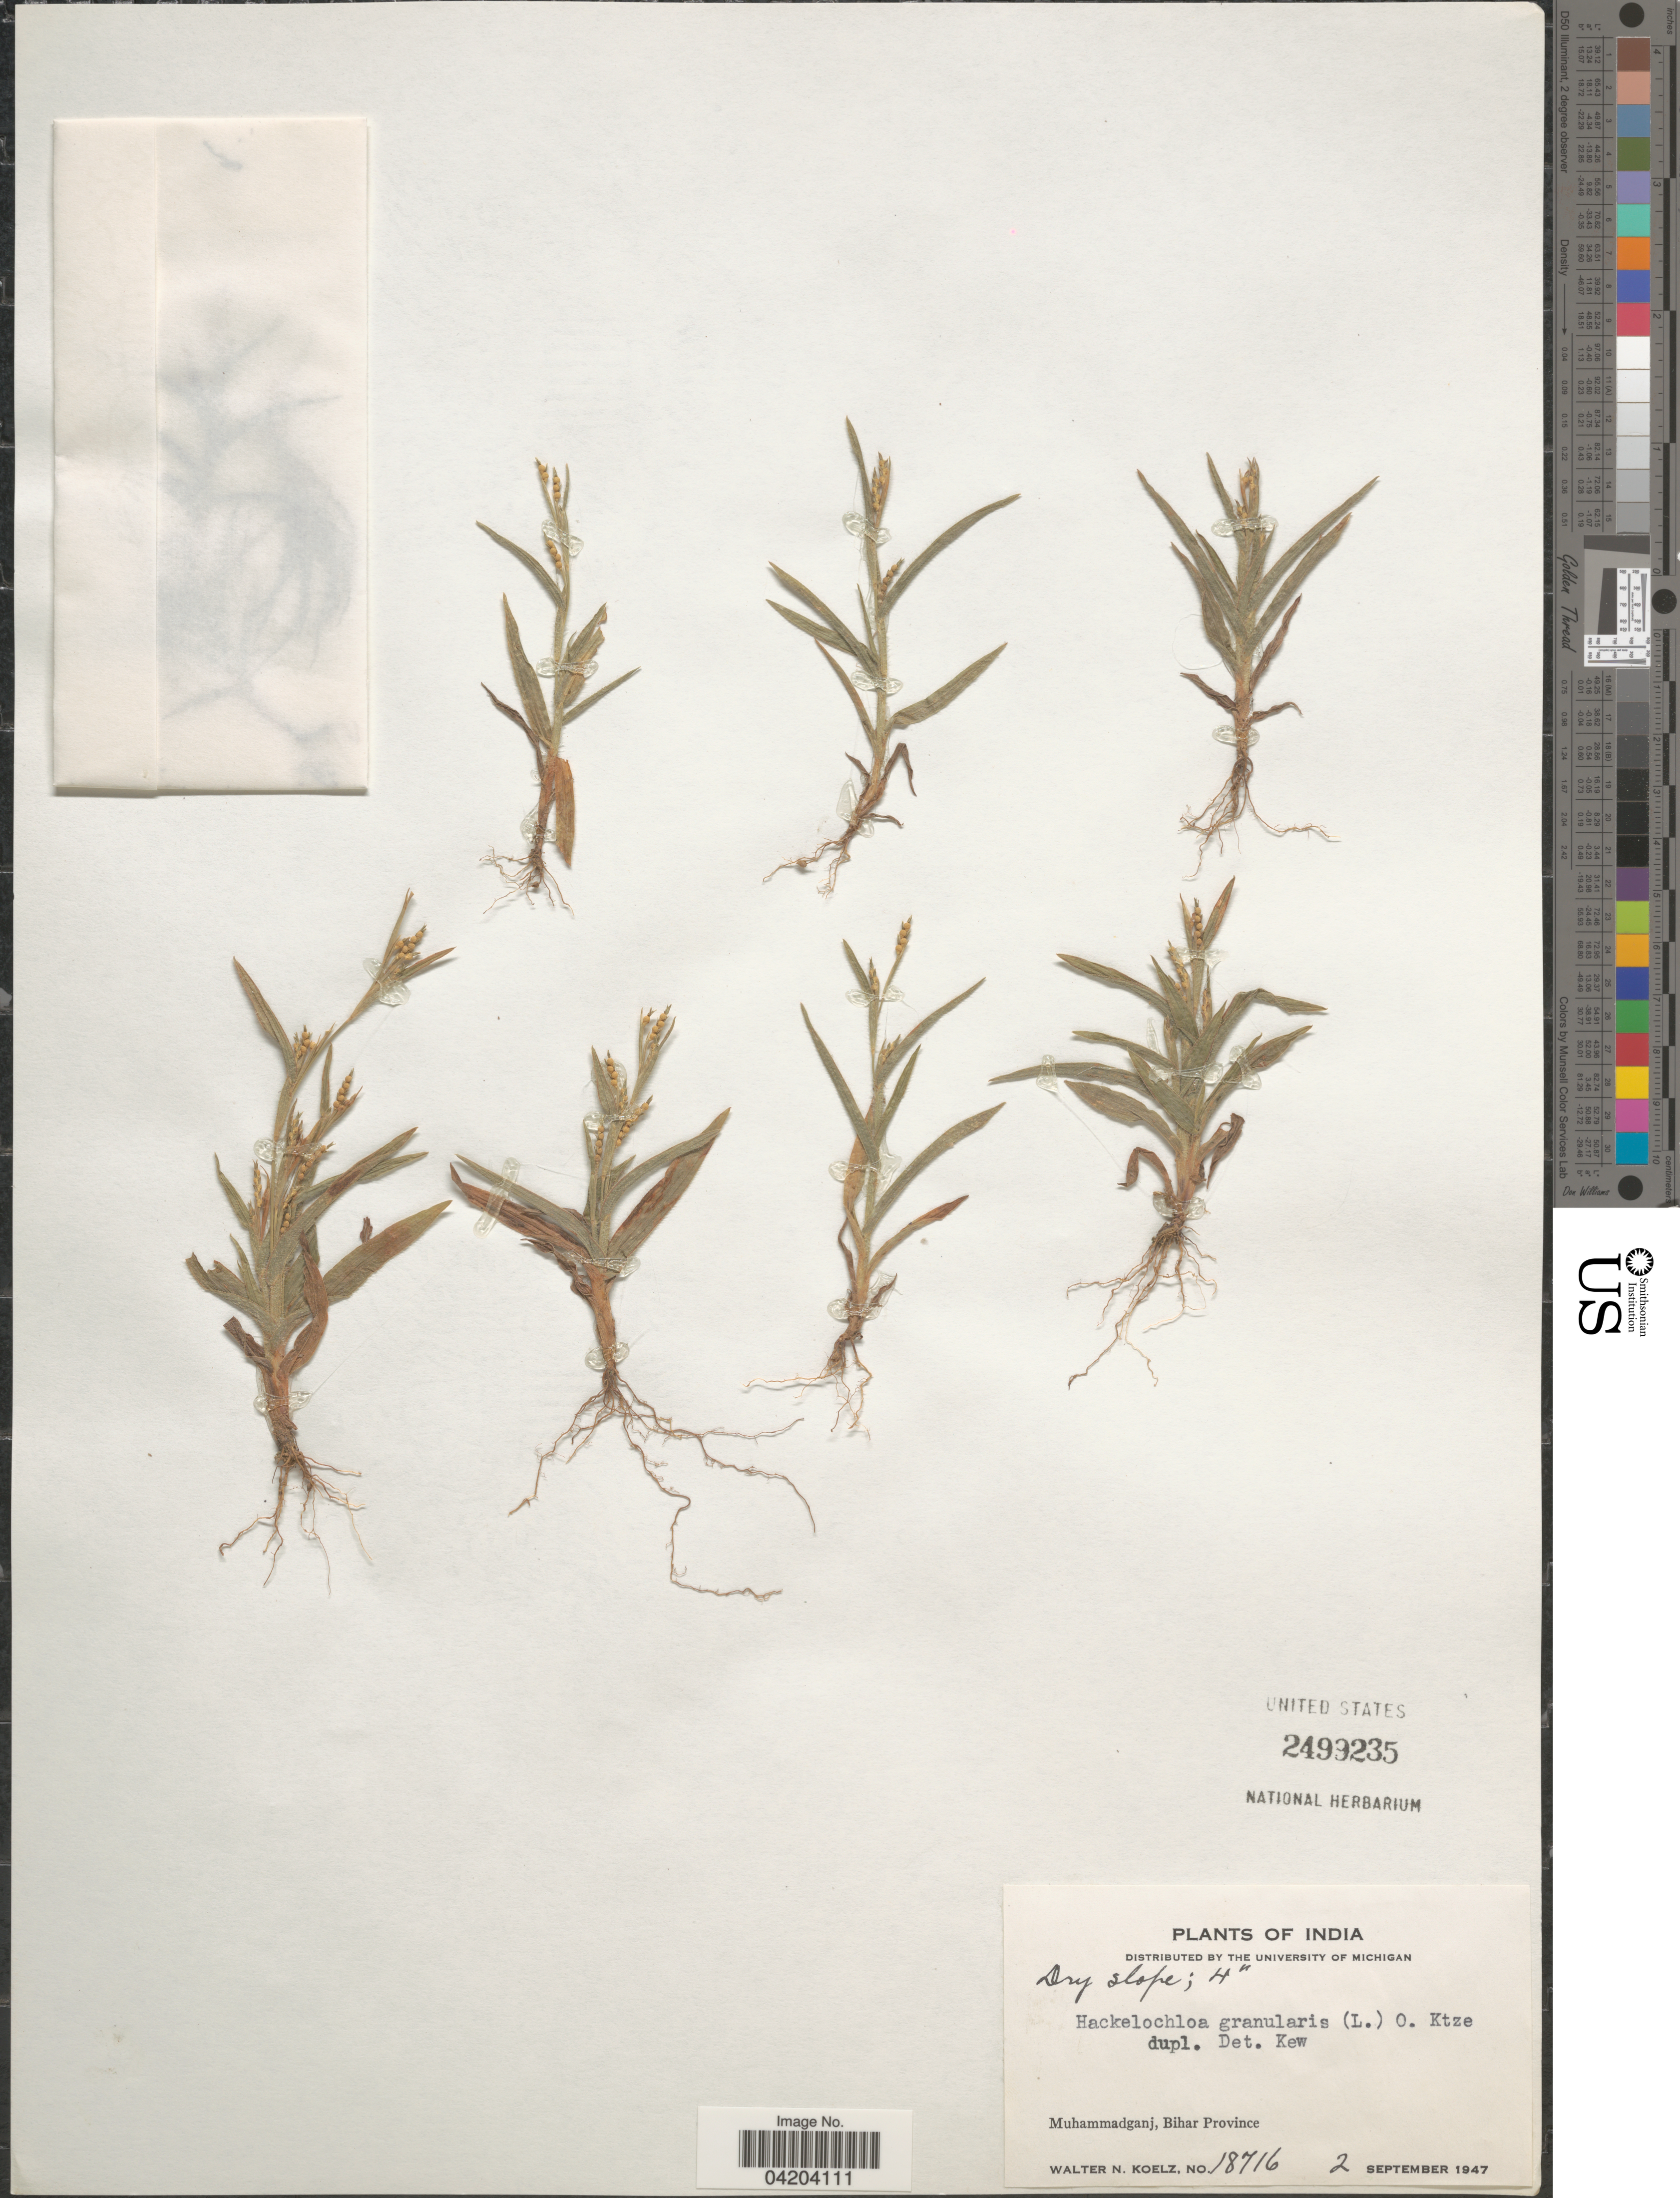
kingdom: Plantae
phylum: Tracheophyta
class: Liliopsida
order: Poales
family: Poaceae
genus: Mnesithea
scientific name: Mnesithea granularis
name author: (L.) de Koning & Sosef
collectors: W. N. Koelz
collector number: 18716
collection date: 1947-09-02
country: India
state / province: Bihar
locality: Muhammadganj.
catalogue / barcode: US 2499235